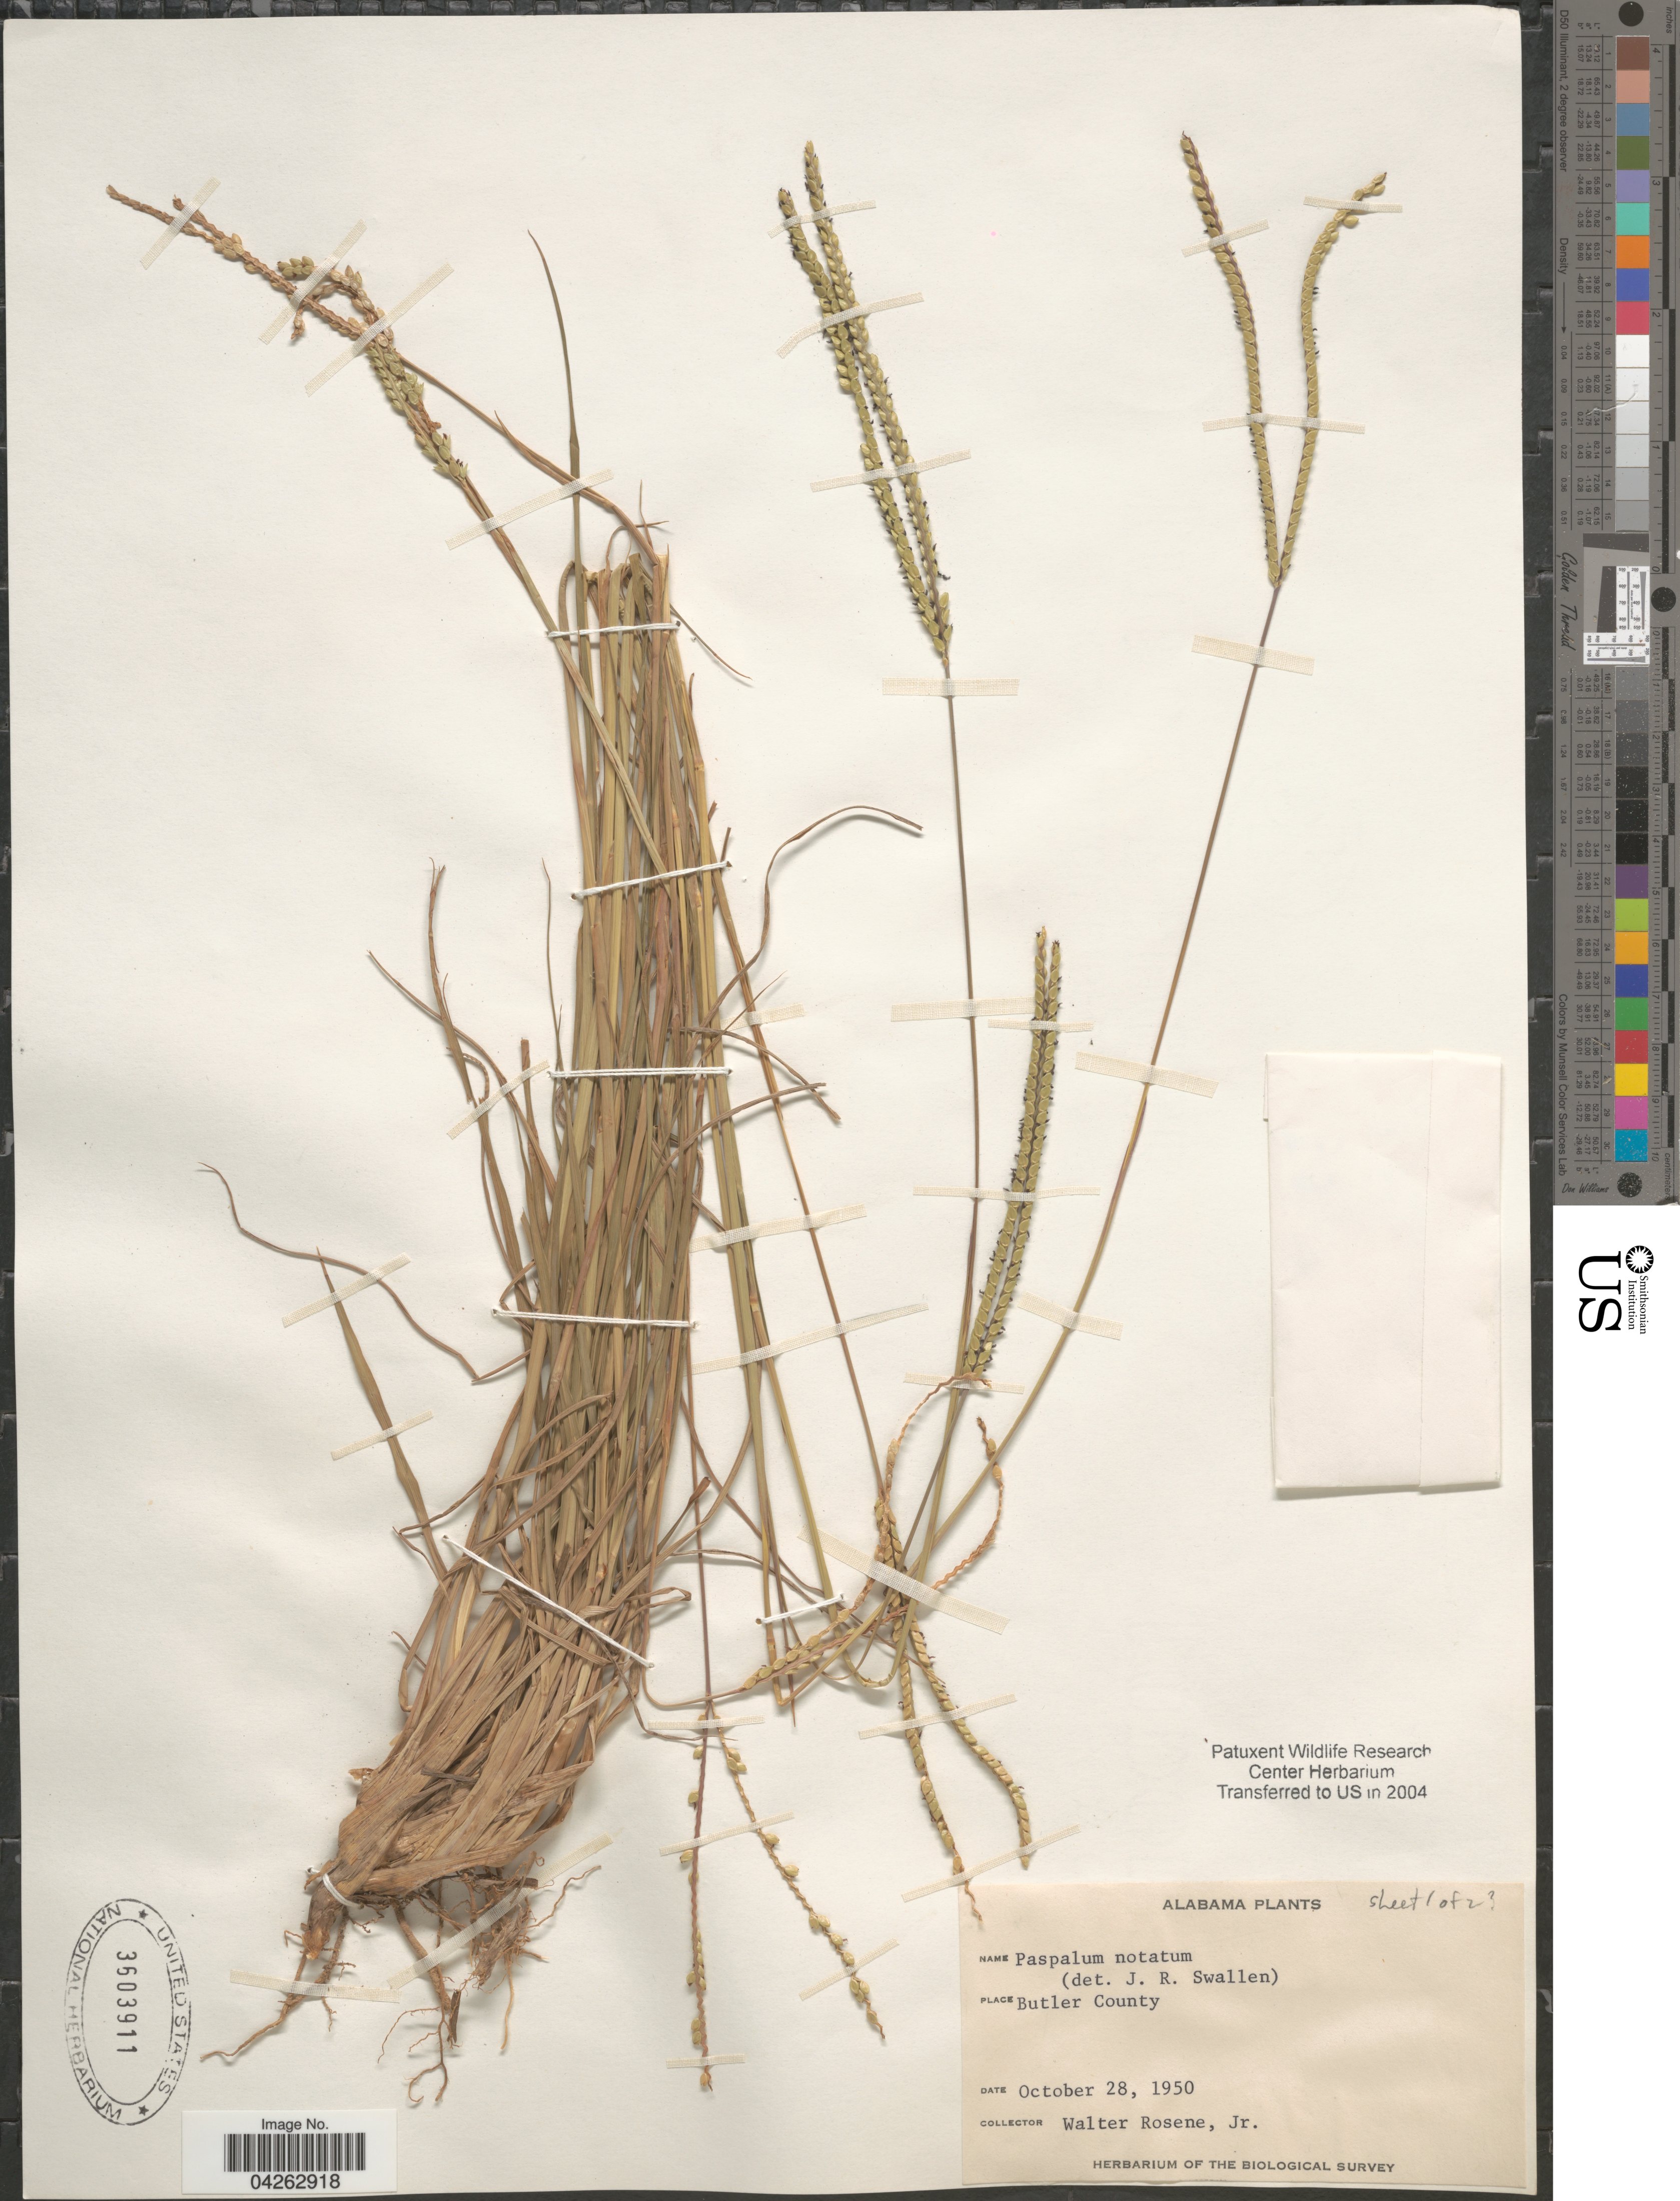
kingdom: Plantae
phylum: Tracheophyta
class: Liliopsida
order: Poales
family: Poaceae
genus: Paspalum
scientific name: Paspalum notatum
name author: Flüggé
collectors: W. Rosene Jr.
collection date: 1950-10-28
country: United States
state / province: Alabama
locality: Butler County. The Biological Survey.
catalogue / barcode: US 3603911